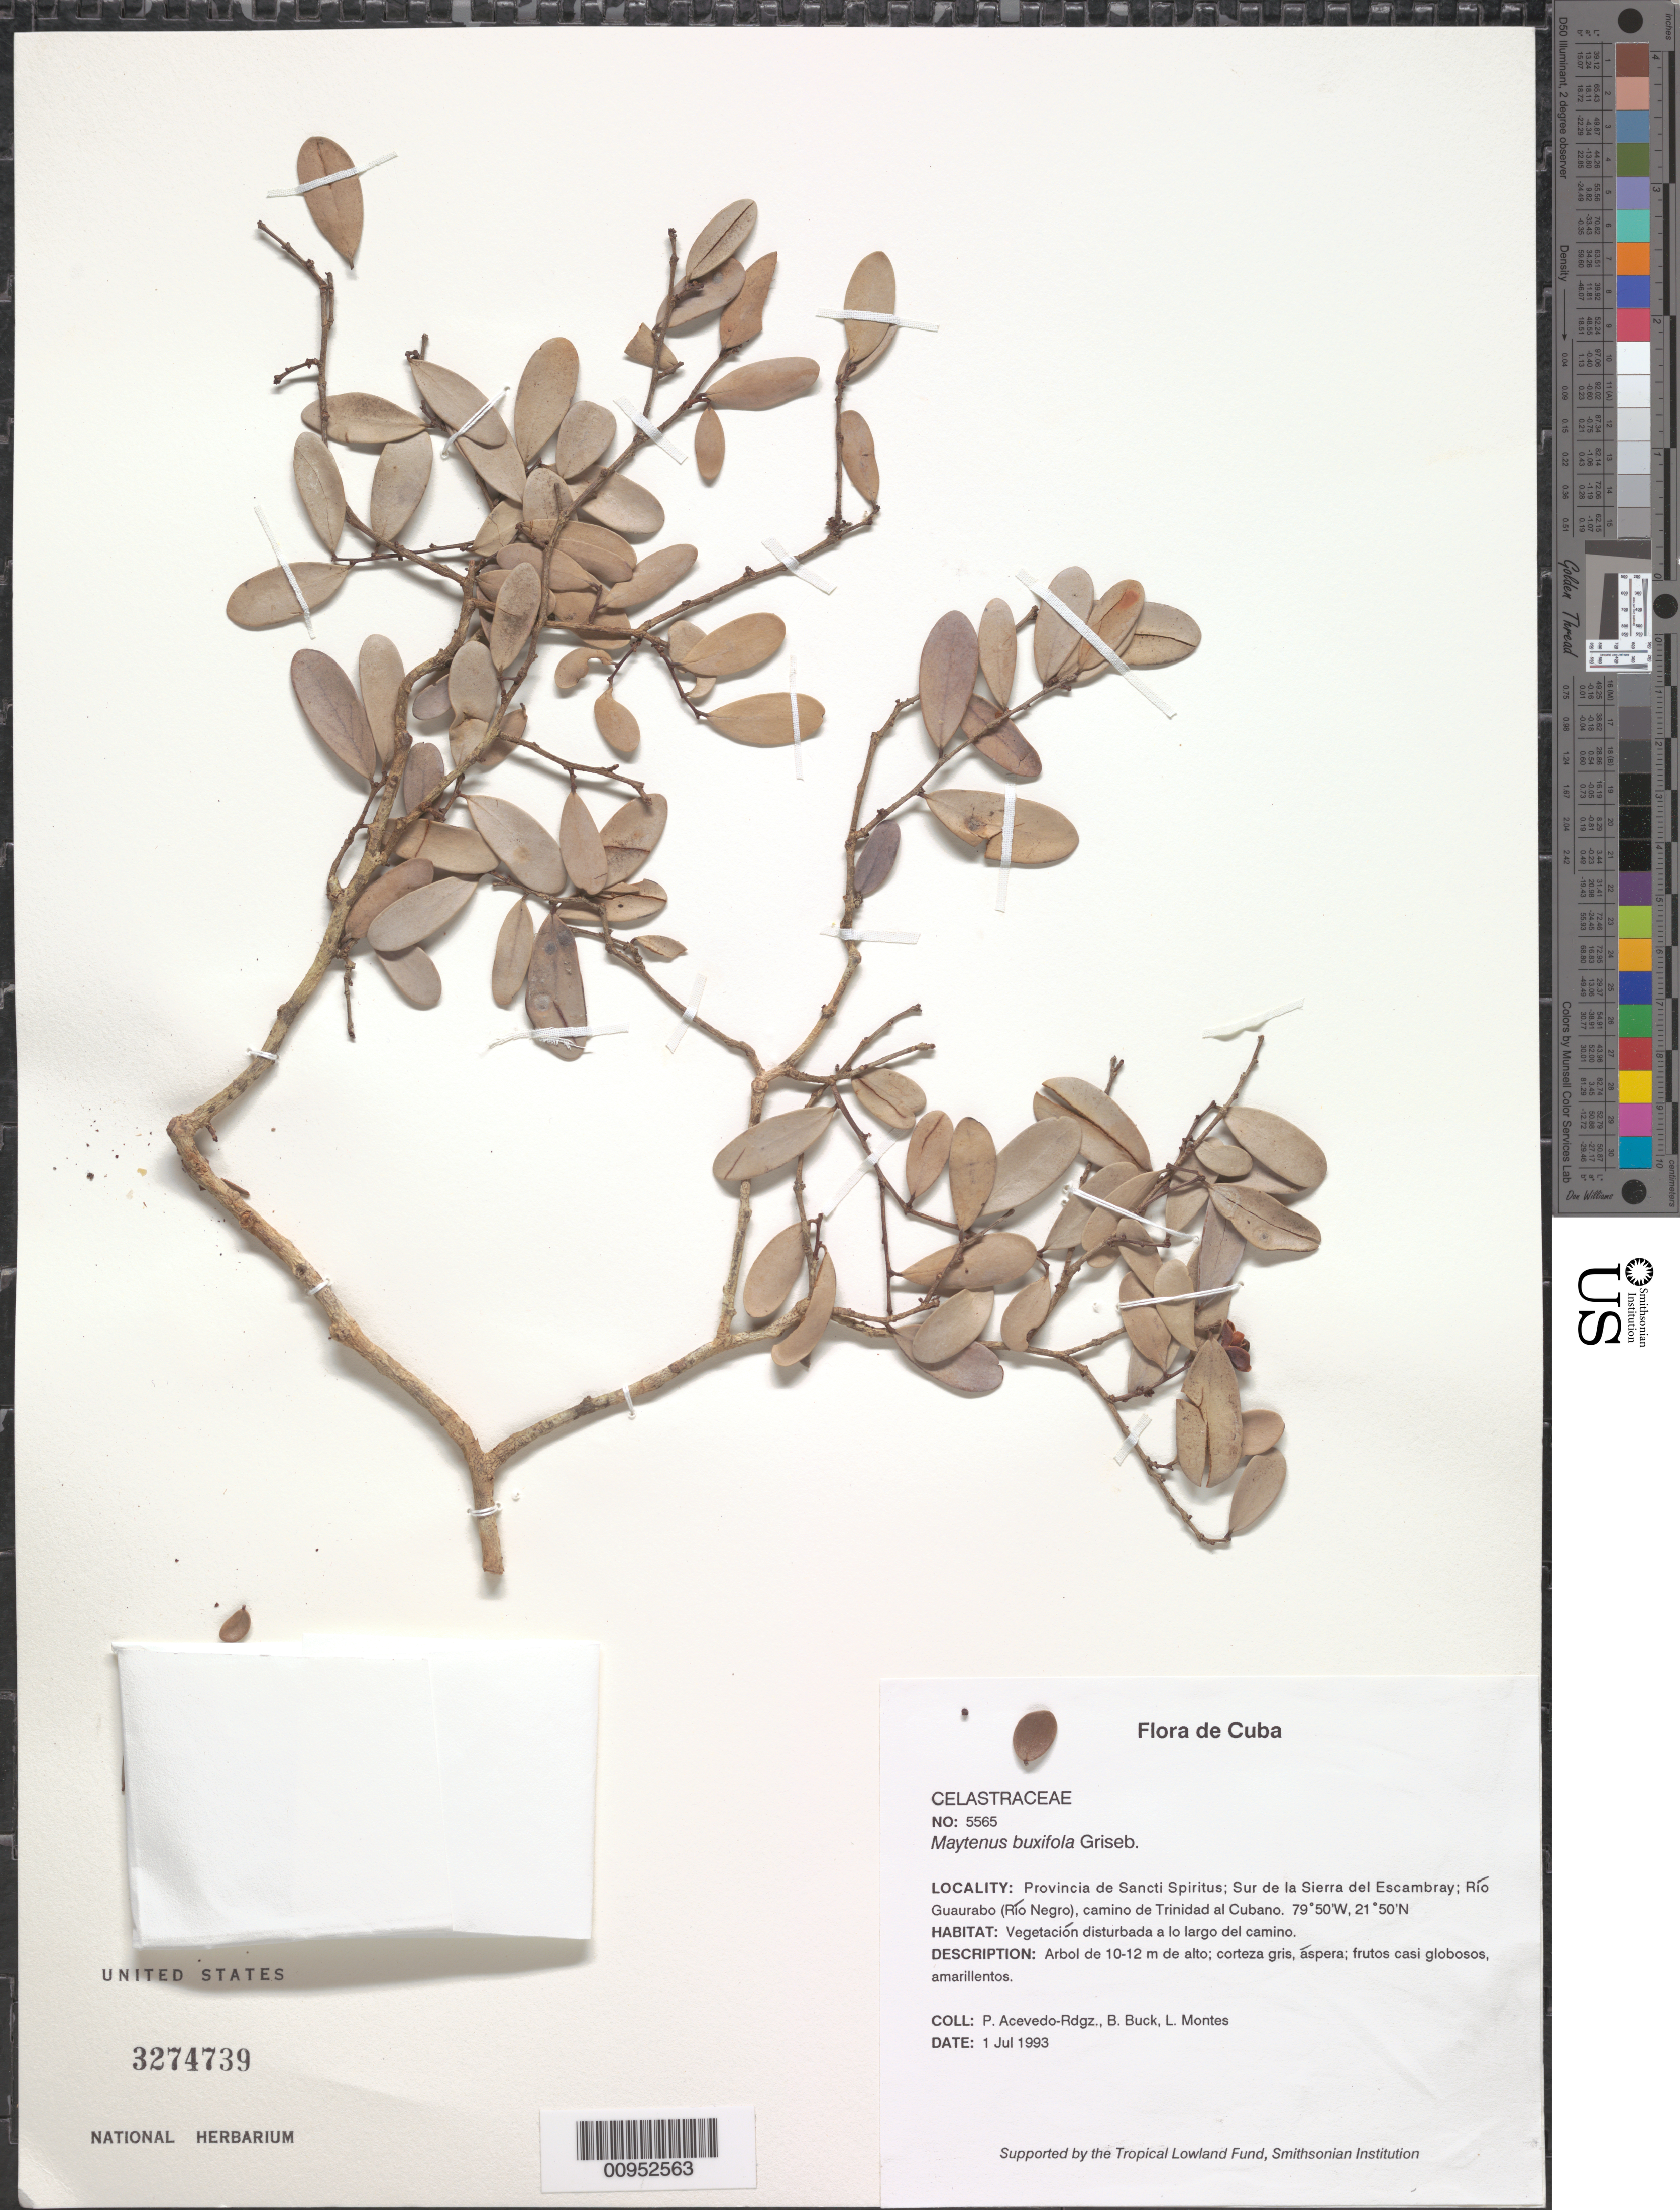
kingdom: Plantae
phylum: Tracheophyta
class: Magnoliopsida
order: Celastrales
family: Celastraceae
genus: Maytenus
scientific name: Maytenus buxifolia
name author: (A. Rich.) Griseb.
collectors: P. Acevedo-Rodr., B. Buck & L. Montes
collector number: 5565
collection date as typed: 01 Jul 1993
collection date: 1993-07-01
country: Cuba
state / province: Sancti Spiritus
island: Cuba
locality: Sur de la Sierra del Escambray; Río Buaurabo (Río Negro), camino de Trinidad al Cubano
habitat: Vegetación disturbada a lo largo del camino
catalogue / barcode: US 3274739